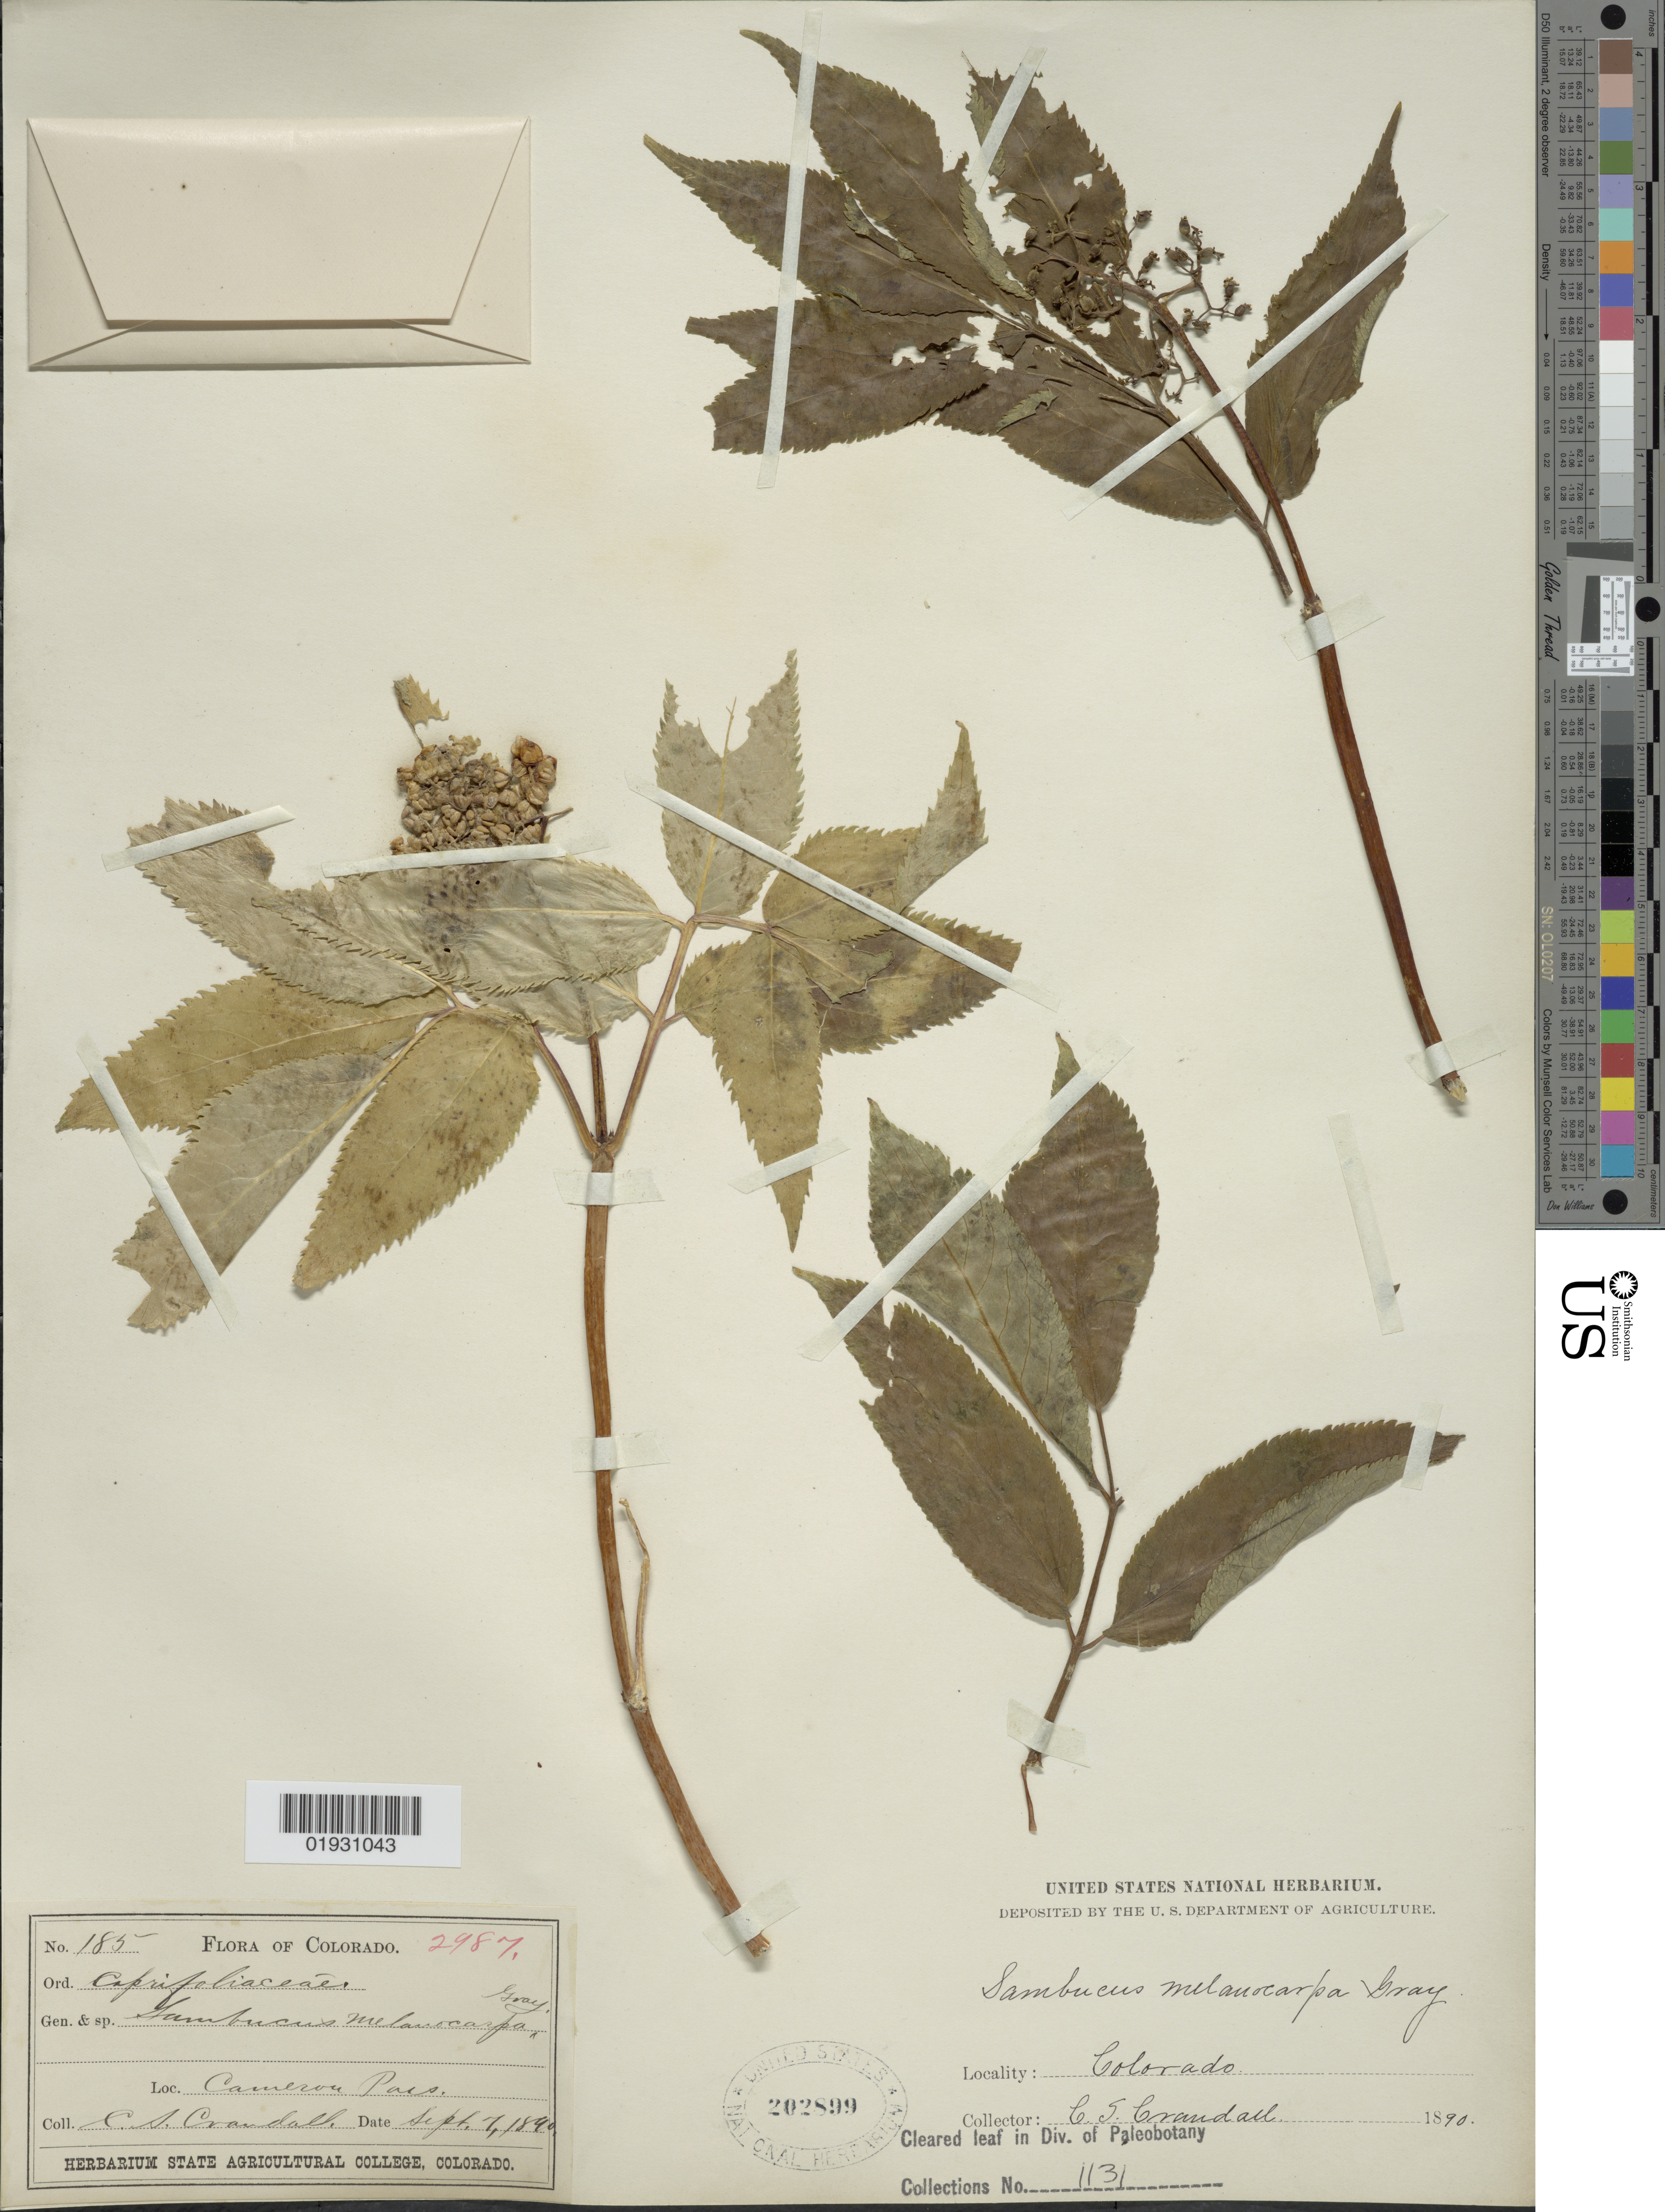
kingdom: Plantae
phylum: Tracheophyta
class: Magnoliopsida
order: Dipsacales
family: Viburnaceae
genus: Sambucus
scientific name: Sambucus melanocarpa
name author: A. Gray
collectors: C. Crandall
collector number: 185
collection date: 1890-09-07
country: United States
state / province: Colorado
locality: Cameron Pass.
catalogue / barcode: US 202899